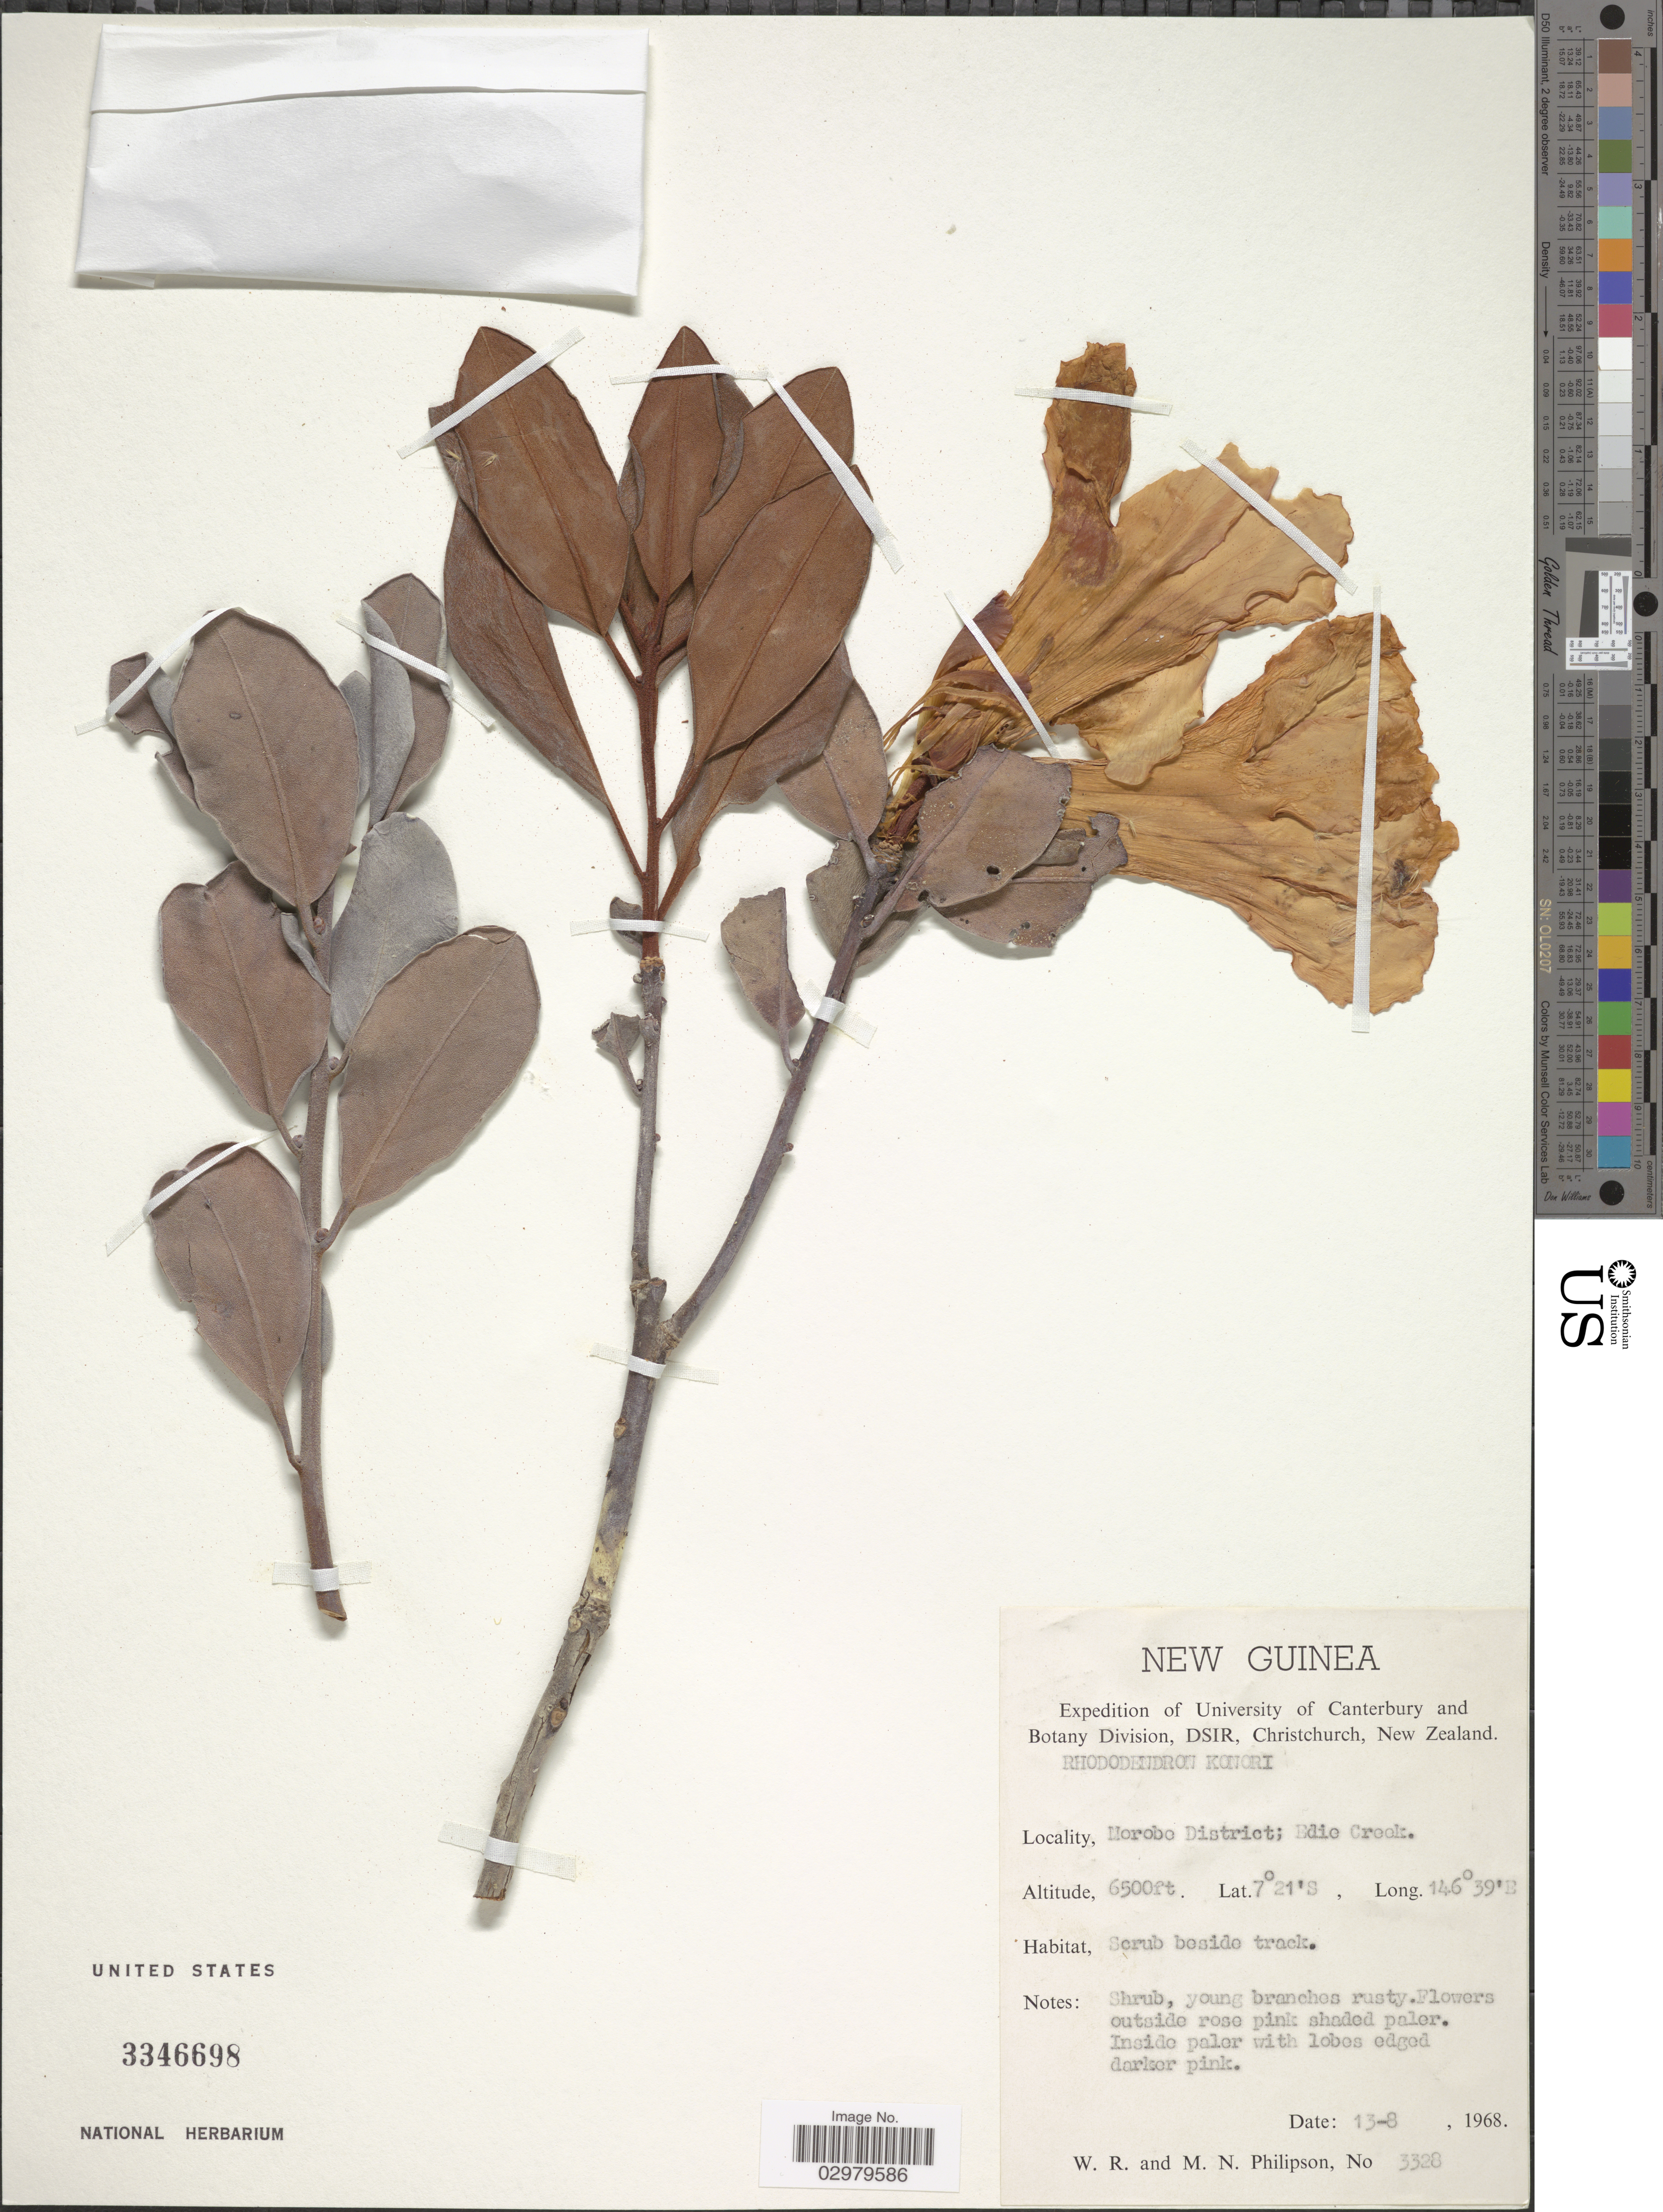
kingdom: Plantae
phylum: Tracheophyta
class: Magnoliopsida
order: Ericales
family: Ericaceae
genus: Rhododendron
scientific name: Rhododendron konori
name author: Becc.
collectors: W. R. Philipson & M. Philipson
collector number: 3328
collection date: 1968-08-13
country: Papua New Guinea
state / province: Morobe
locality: New Guinea. Morobe District: Edie Creek.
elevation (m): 1981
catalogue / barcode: US 3346698